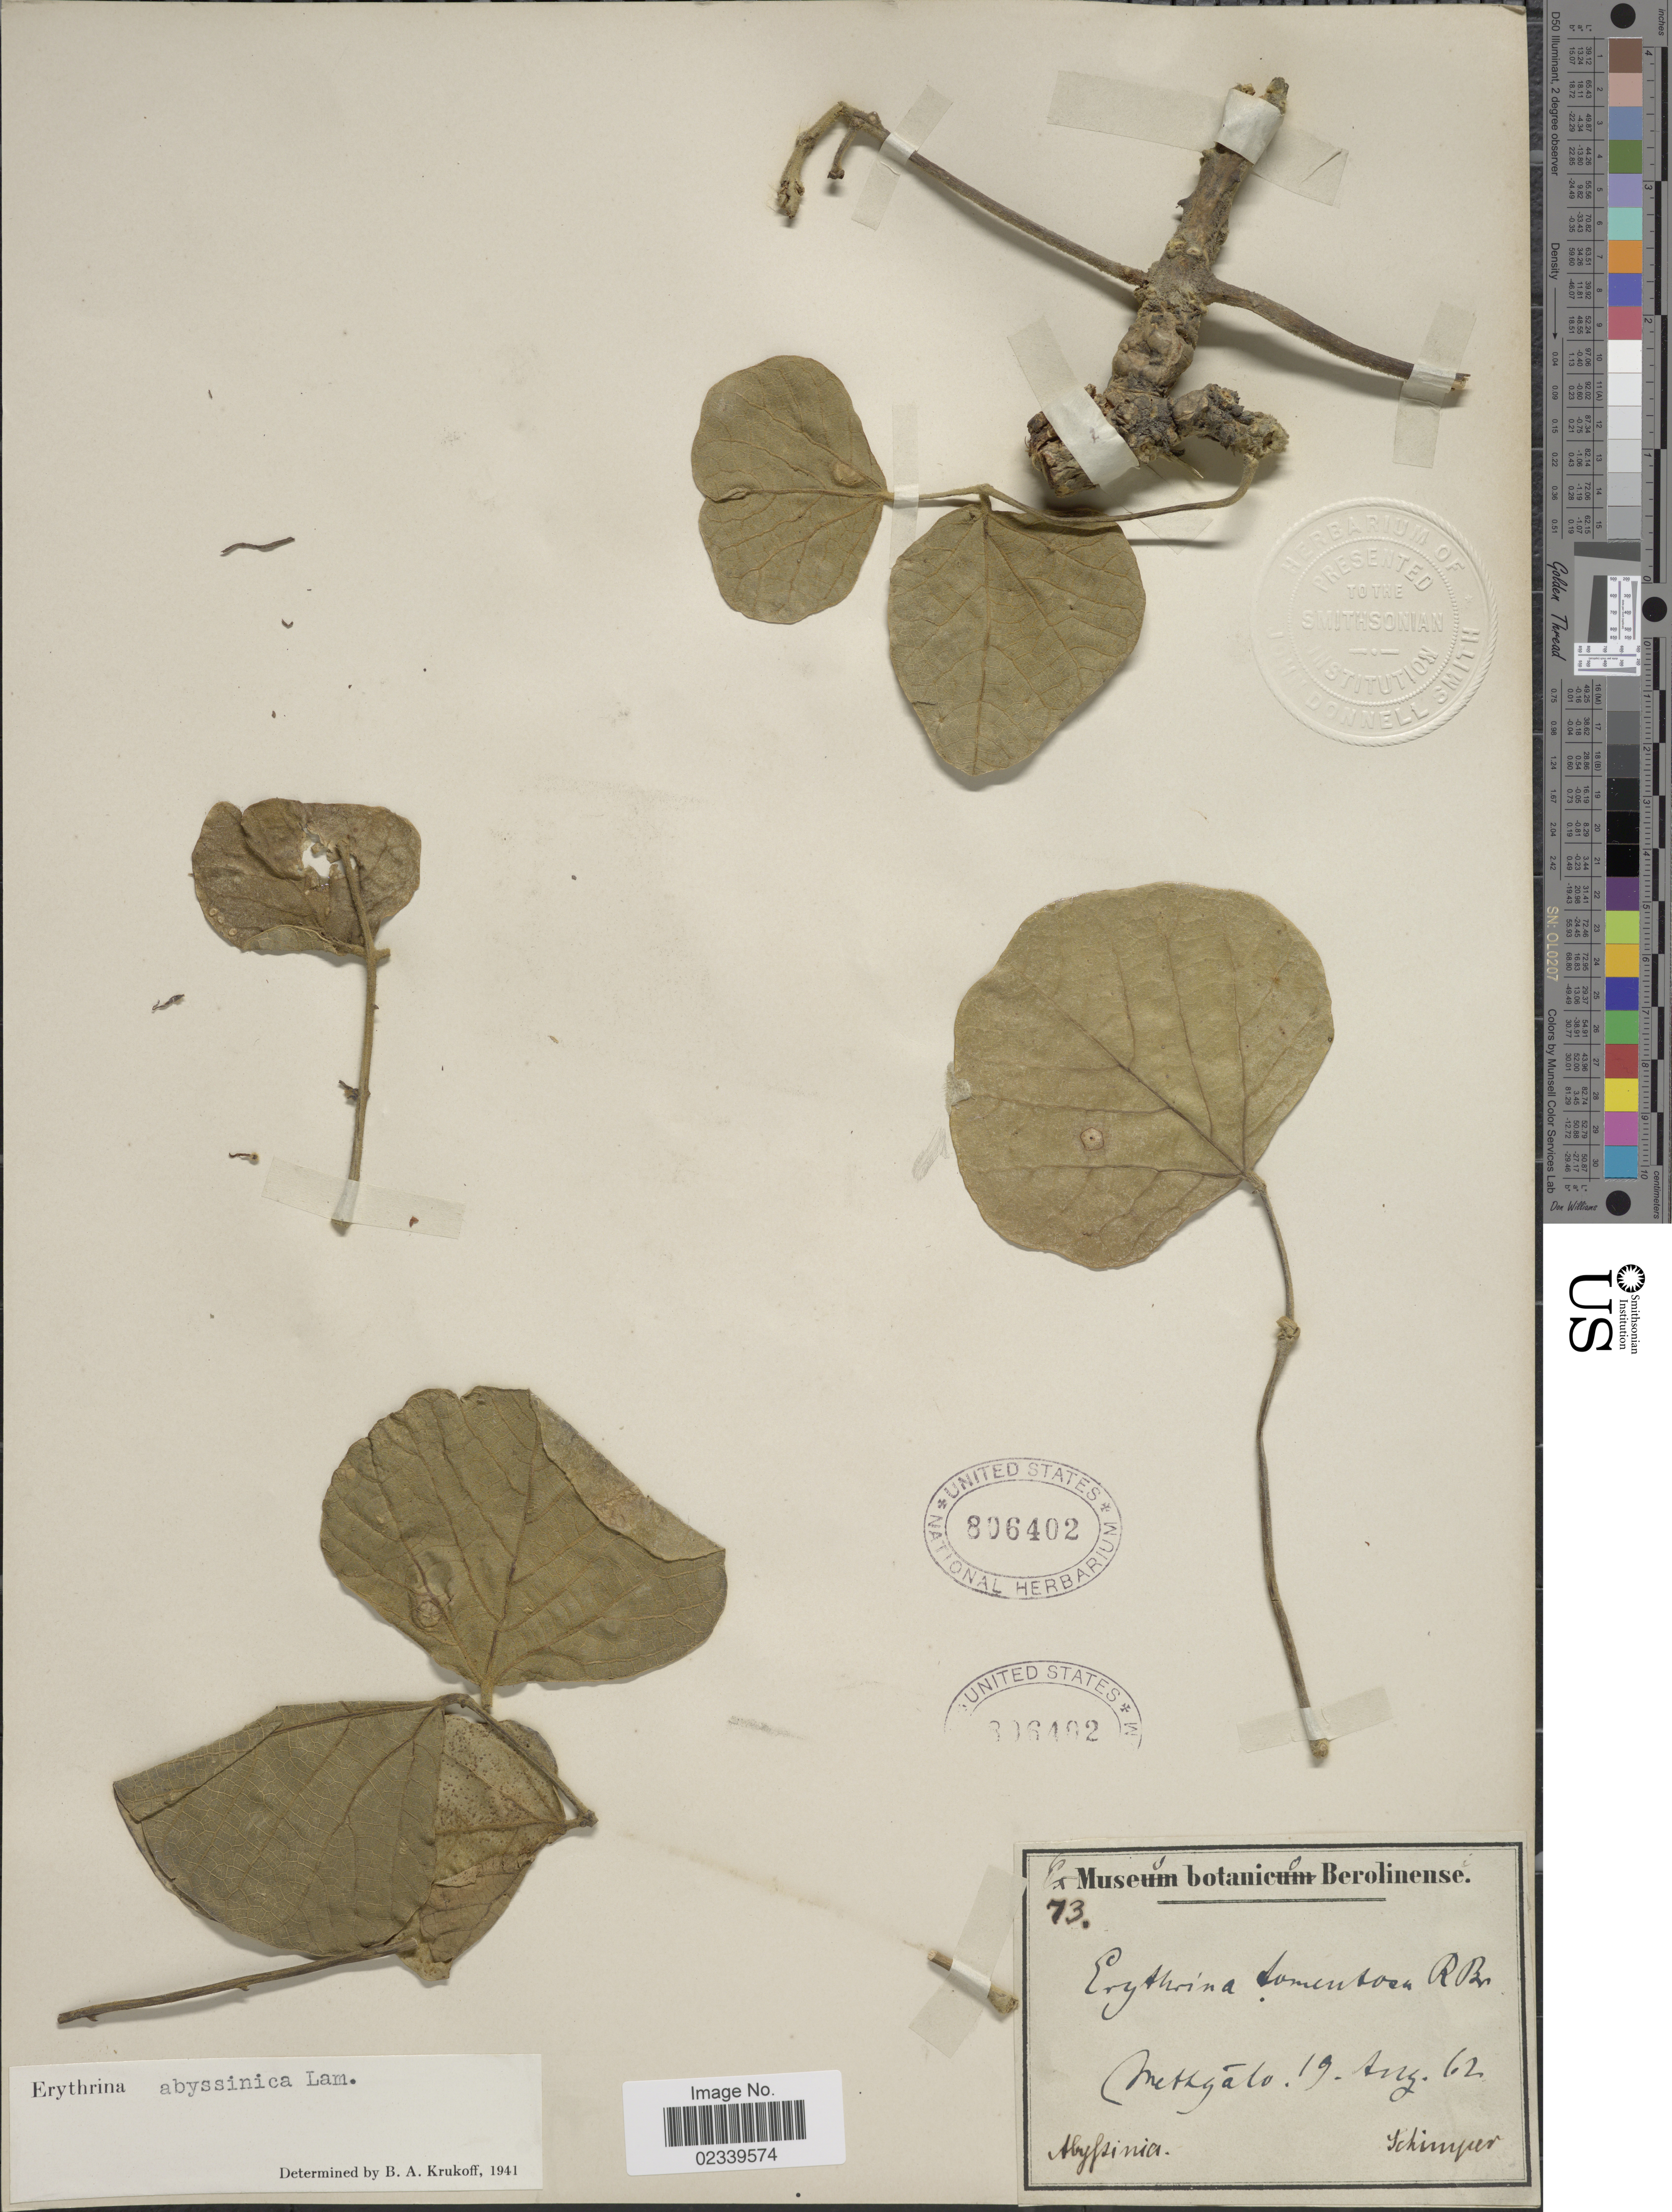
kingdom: Plantae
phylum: Tracheophyta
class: Magnoliopsida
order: Fabales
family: Fabaceae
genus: Erythrina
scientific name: Erythrina abyssinica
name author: Lam.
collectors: -. Schimper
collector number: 73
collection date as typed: Transcribed d/m/y: 19/8/62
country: Eritrea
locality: Methgato, Abyssinia [interpreted]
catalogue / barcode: US 806492